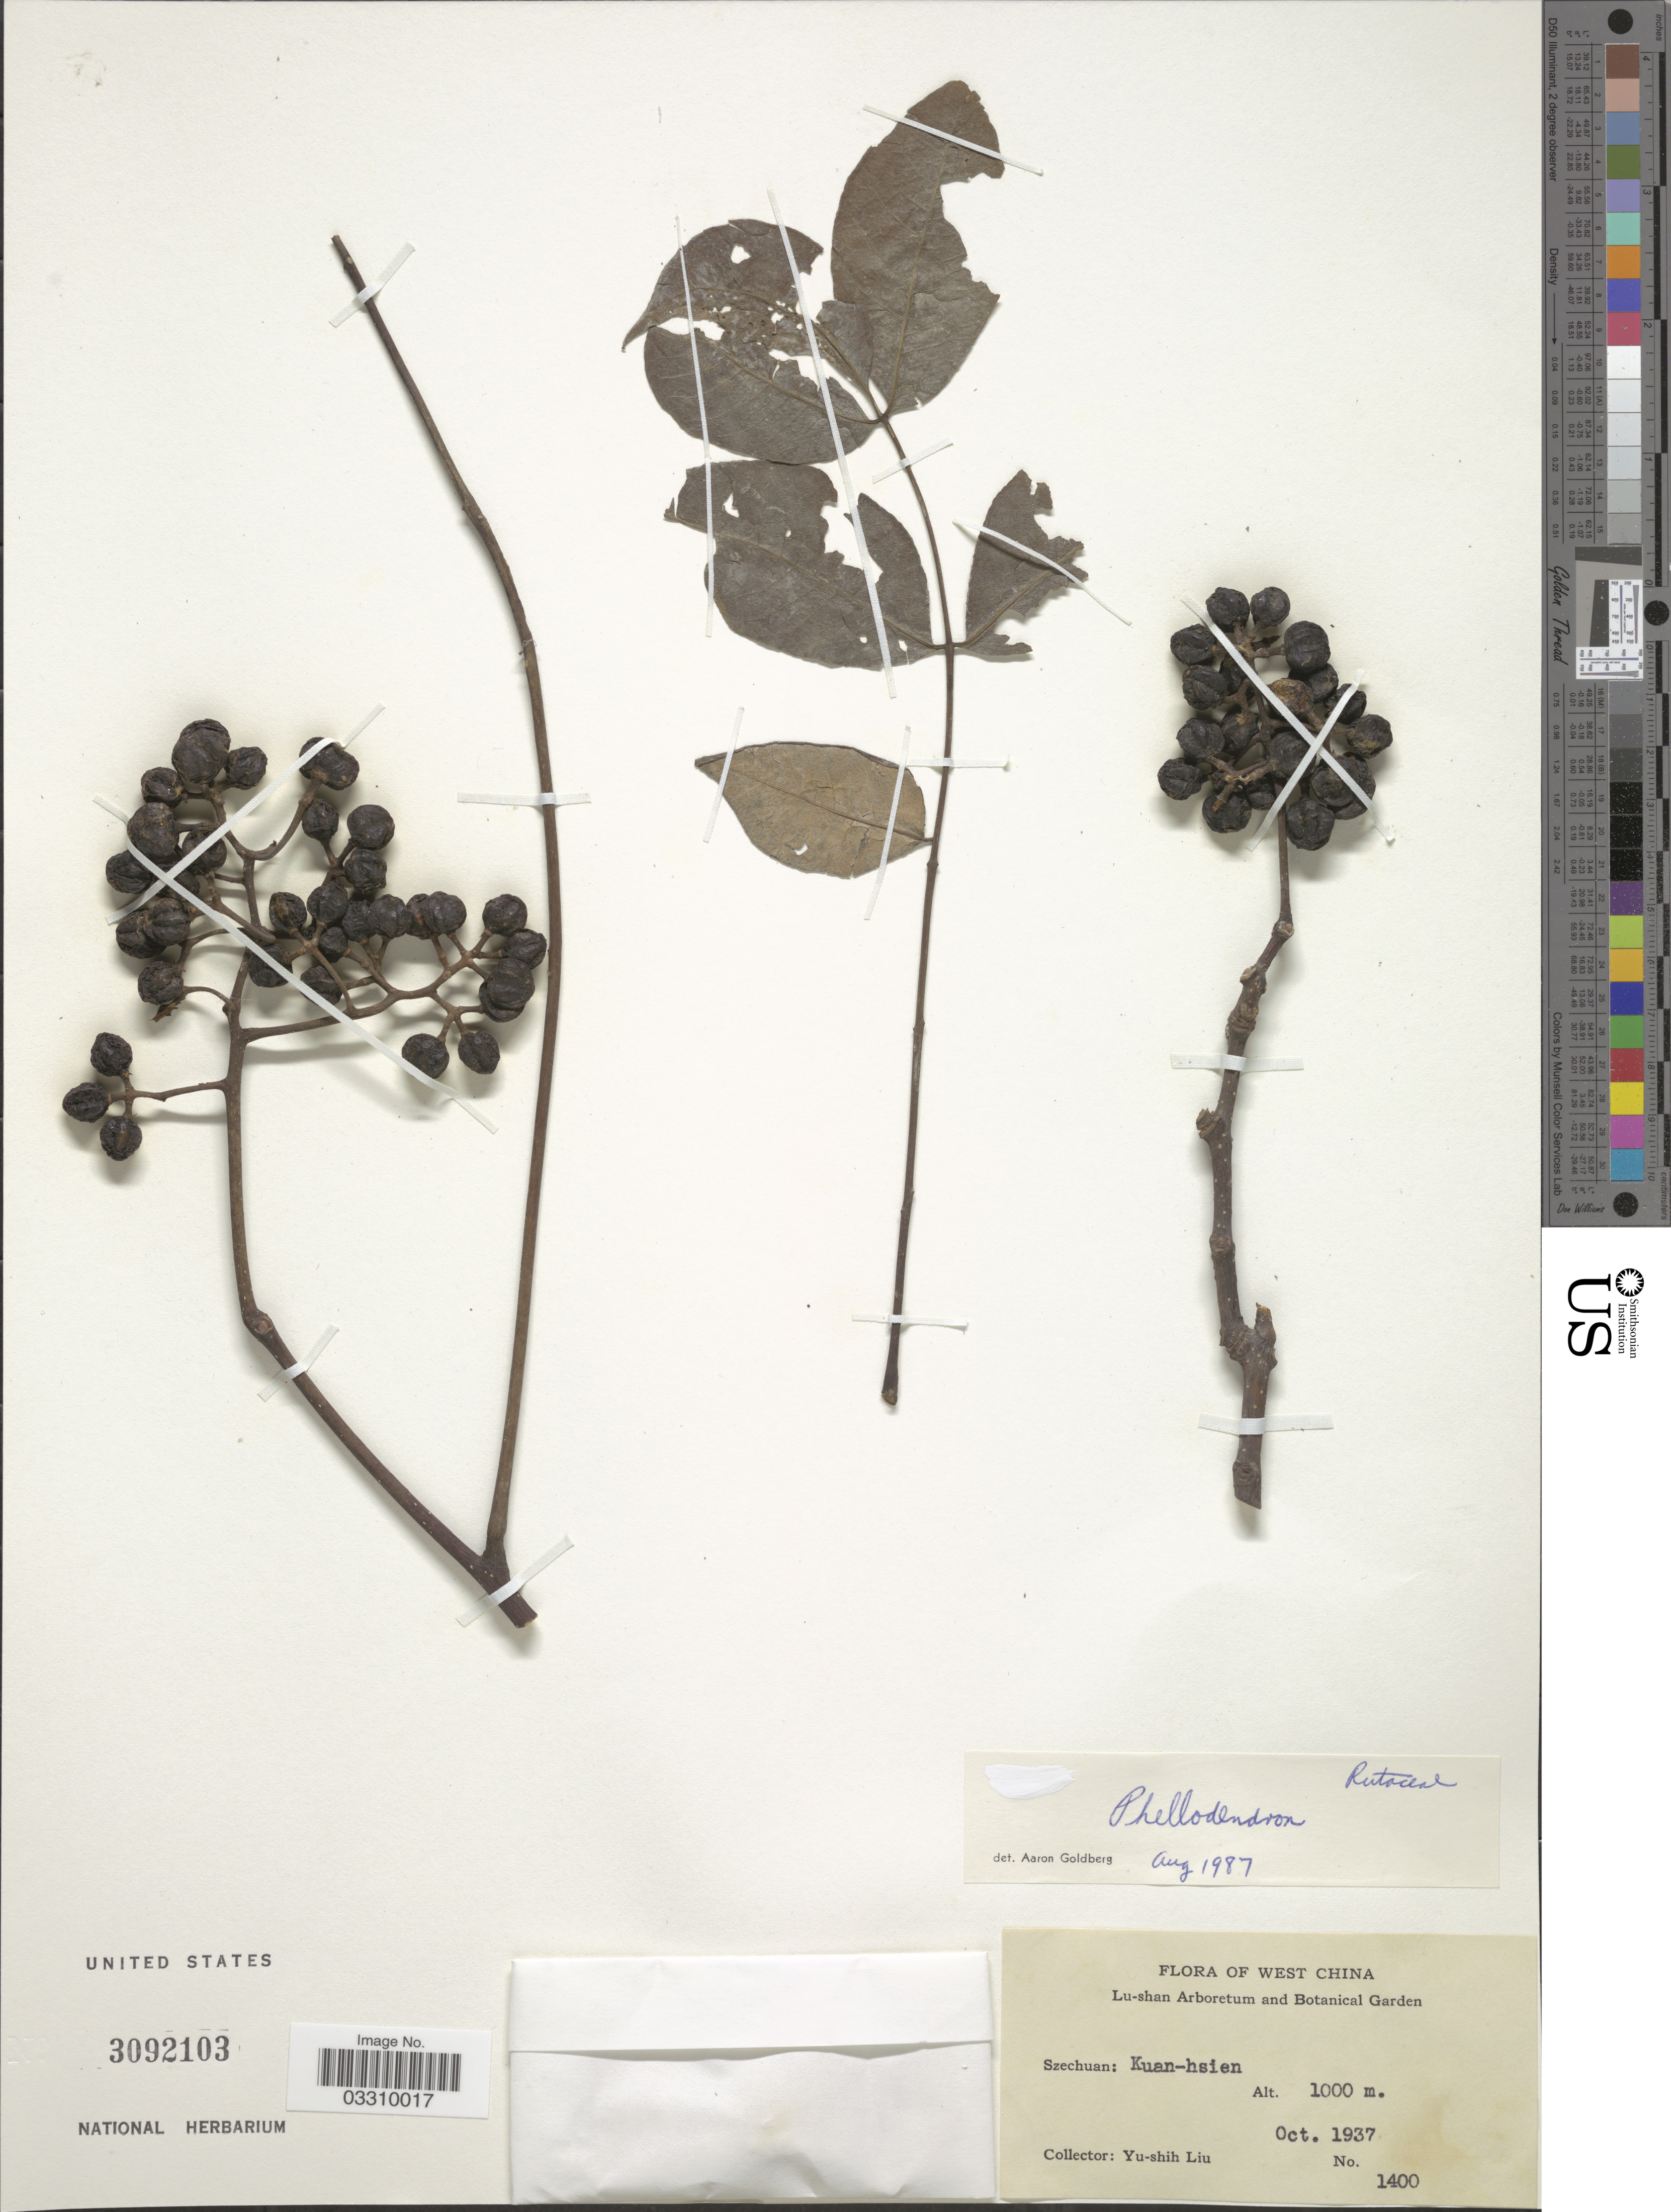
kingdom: Plantae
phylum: Tracheophyta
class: Magnoliopsida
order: Sapindales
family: Rutaceae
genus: Phellodendron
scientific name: Phellodendron sp.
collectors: Y.-S. Liu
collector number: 1400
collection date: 1937-10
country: China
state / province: Sichuan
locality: West China. Szechuan: Kuan-hsien.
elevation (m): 1000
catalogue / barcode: US 3092103